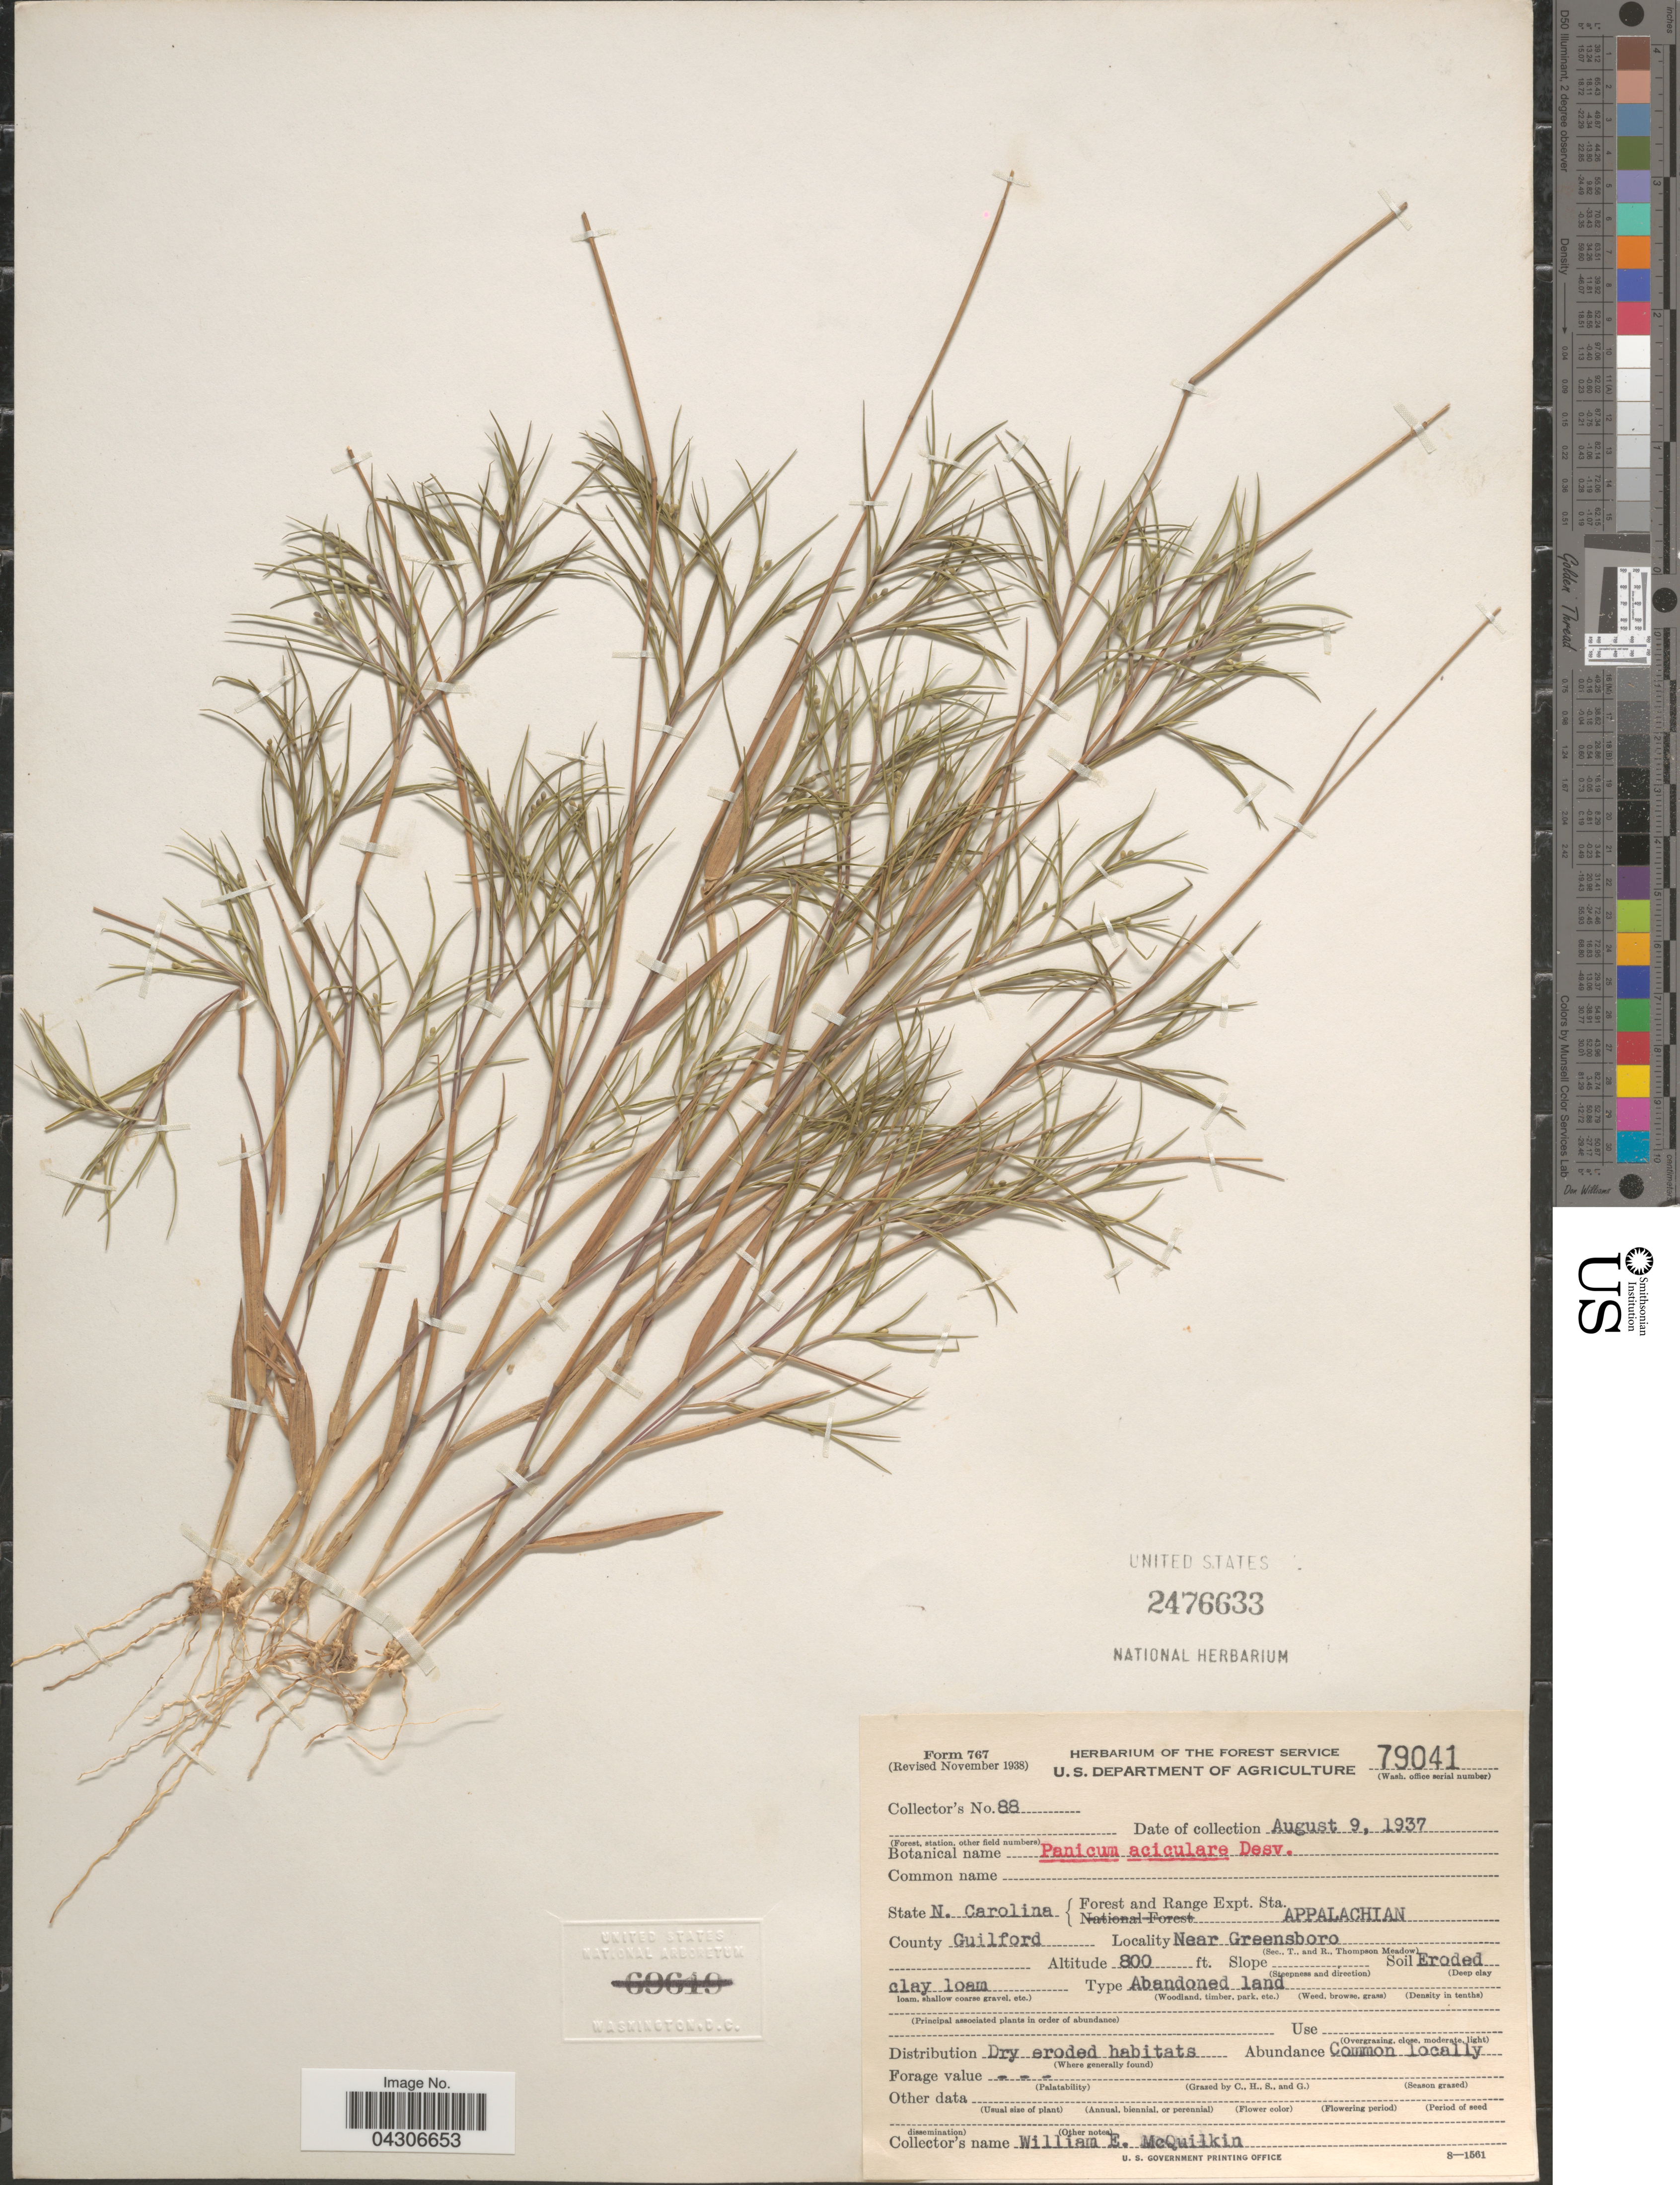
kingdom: Plantae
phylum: Tracheophyta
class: Liliopsida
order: Poales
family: Poaceae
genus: Dichanthelium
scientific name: Dichanthelium aciculare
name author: (Desv. ex Poir.) Gould & C.A. Clark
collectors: W. McQuilkin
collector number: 88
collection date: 1937-08-09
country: United States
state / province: North Carolina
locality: Forest and Range Expt. Sta. Appalachian. County Guilford. Near Greensboro.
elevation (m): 244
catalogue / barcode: US 2476633